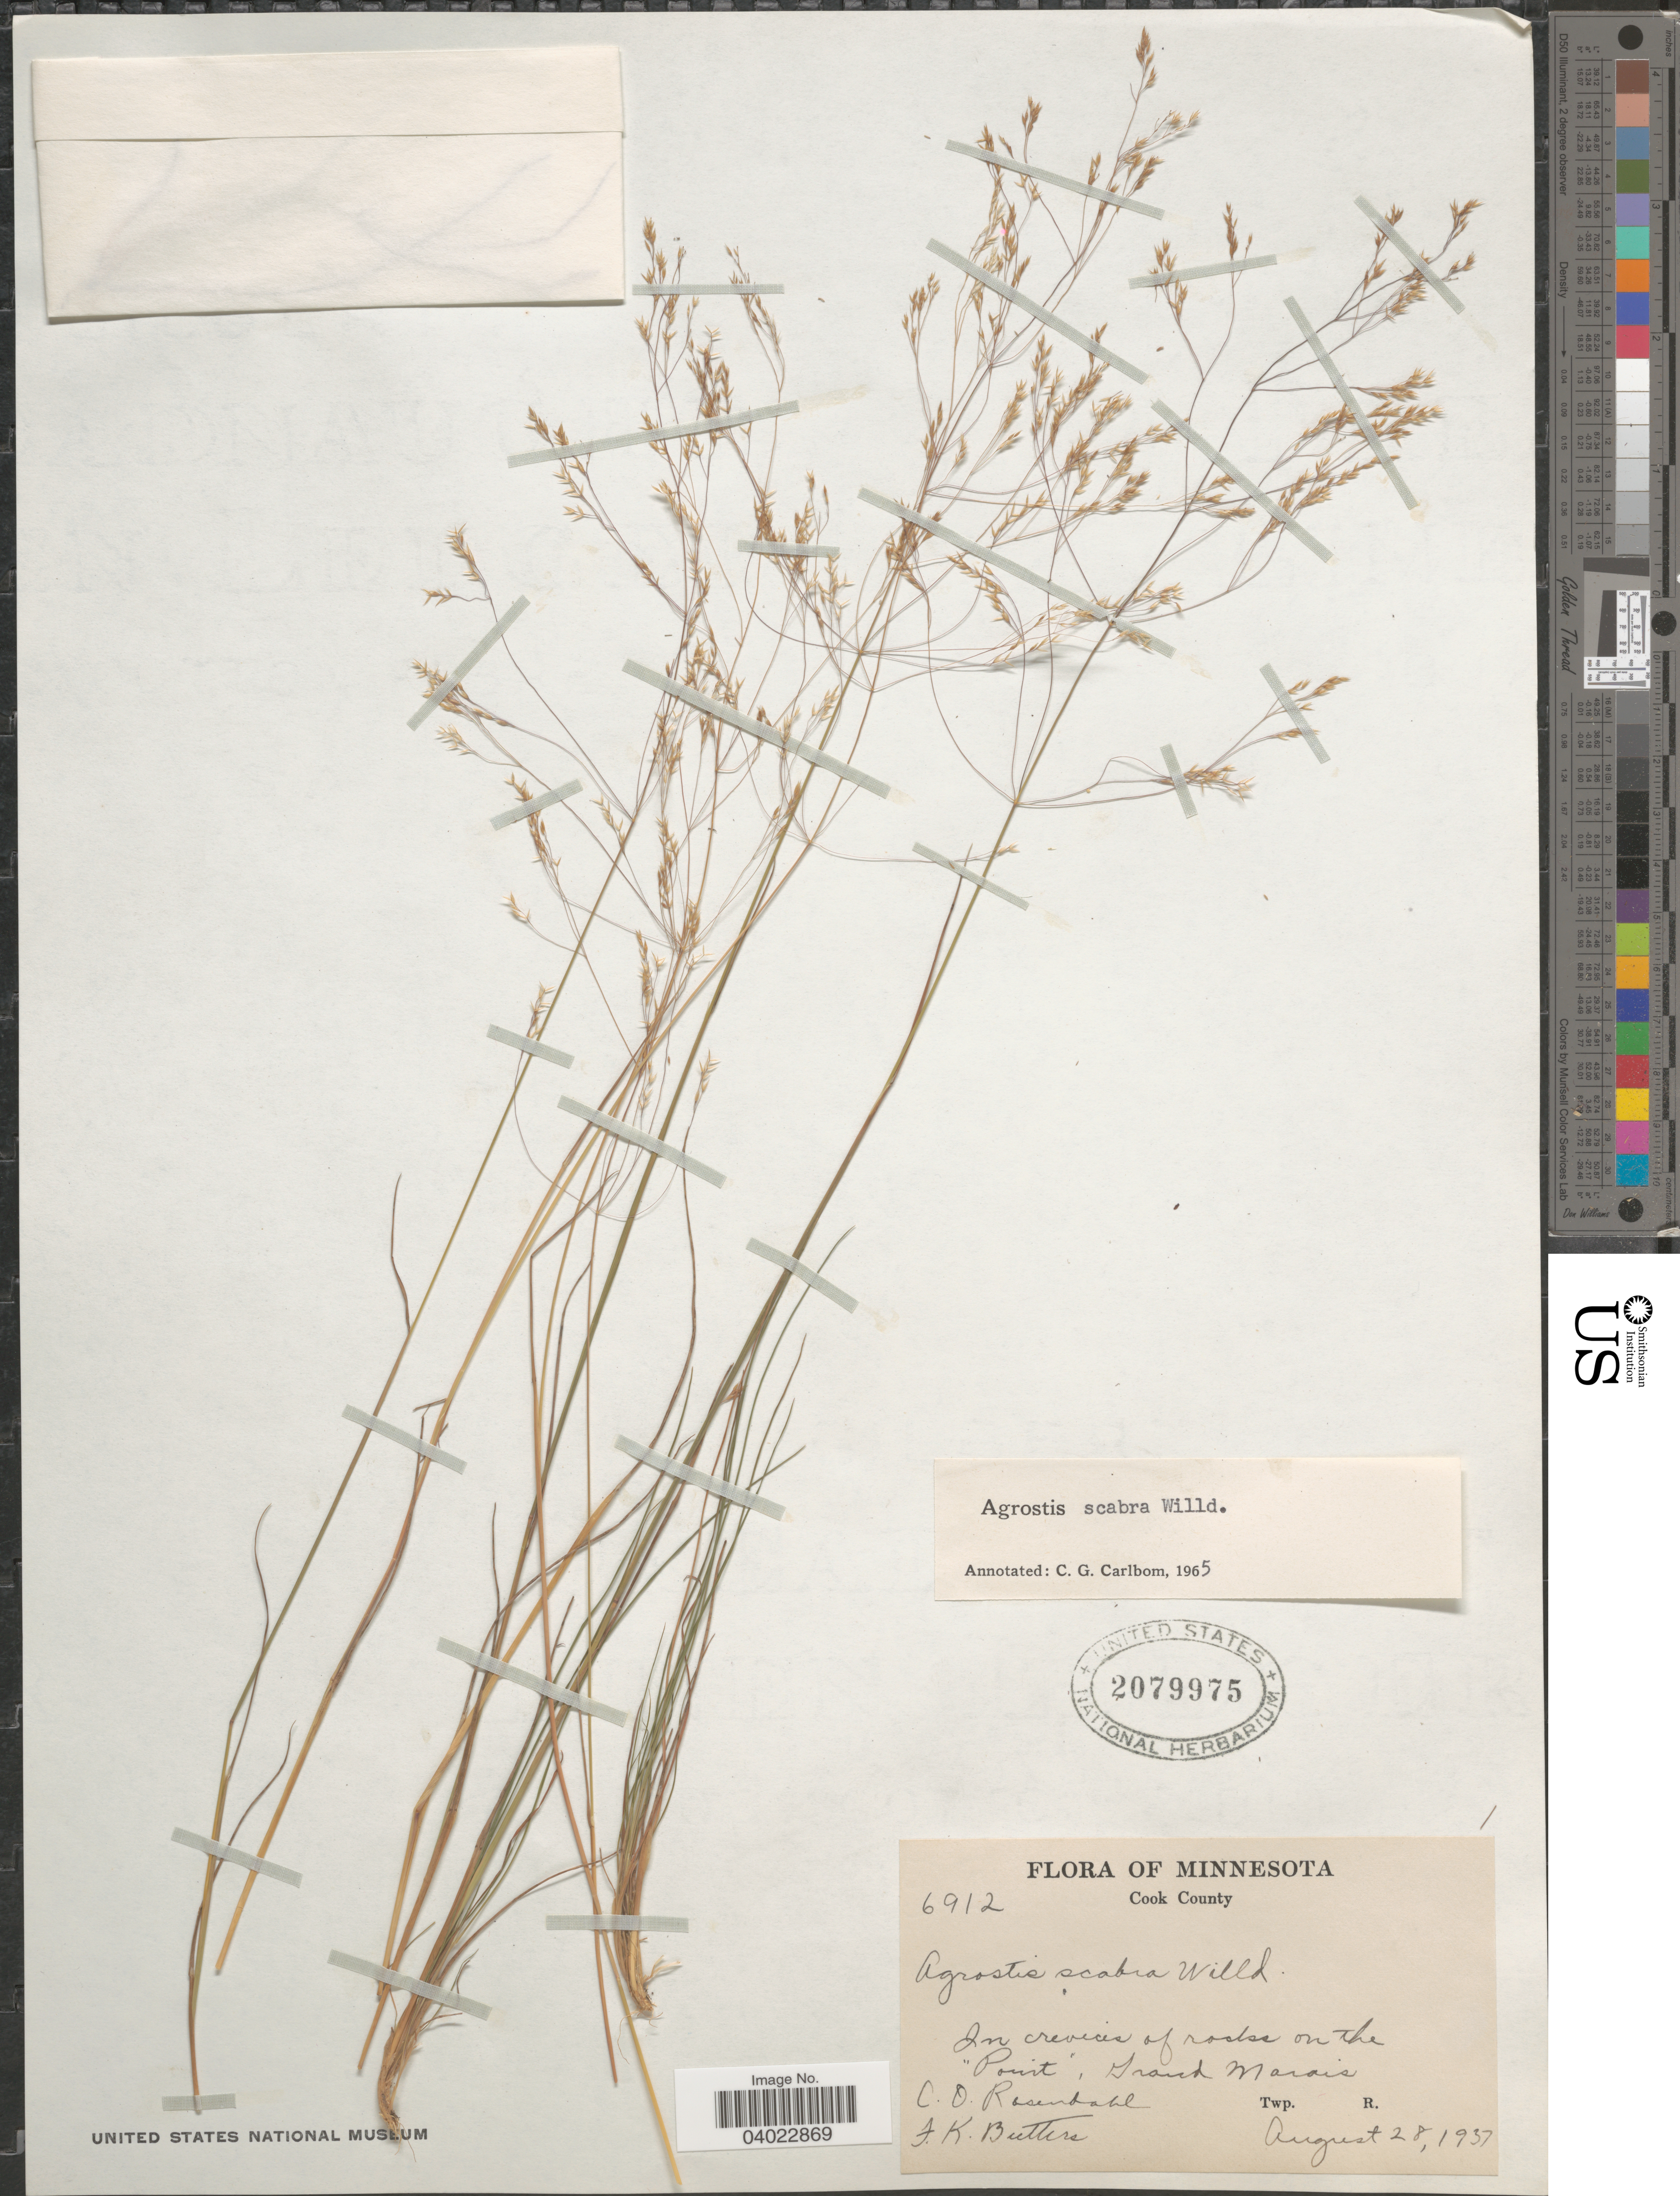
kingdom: Plantae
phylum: Tracheophyta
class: Liliopsida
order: Poales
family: Poaceae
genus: Agrostis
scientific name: Agrostis scabra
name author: Willd.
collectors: C. O. Rosendahl & F. K. Butters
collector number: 6912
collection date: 1937-08-28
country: United States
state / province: Minnesota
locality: Cook County. In crevices of rocks on the "Point", Grand Marais.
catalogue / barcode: US 2079975